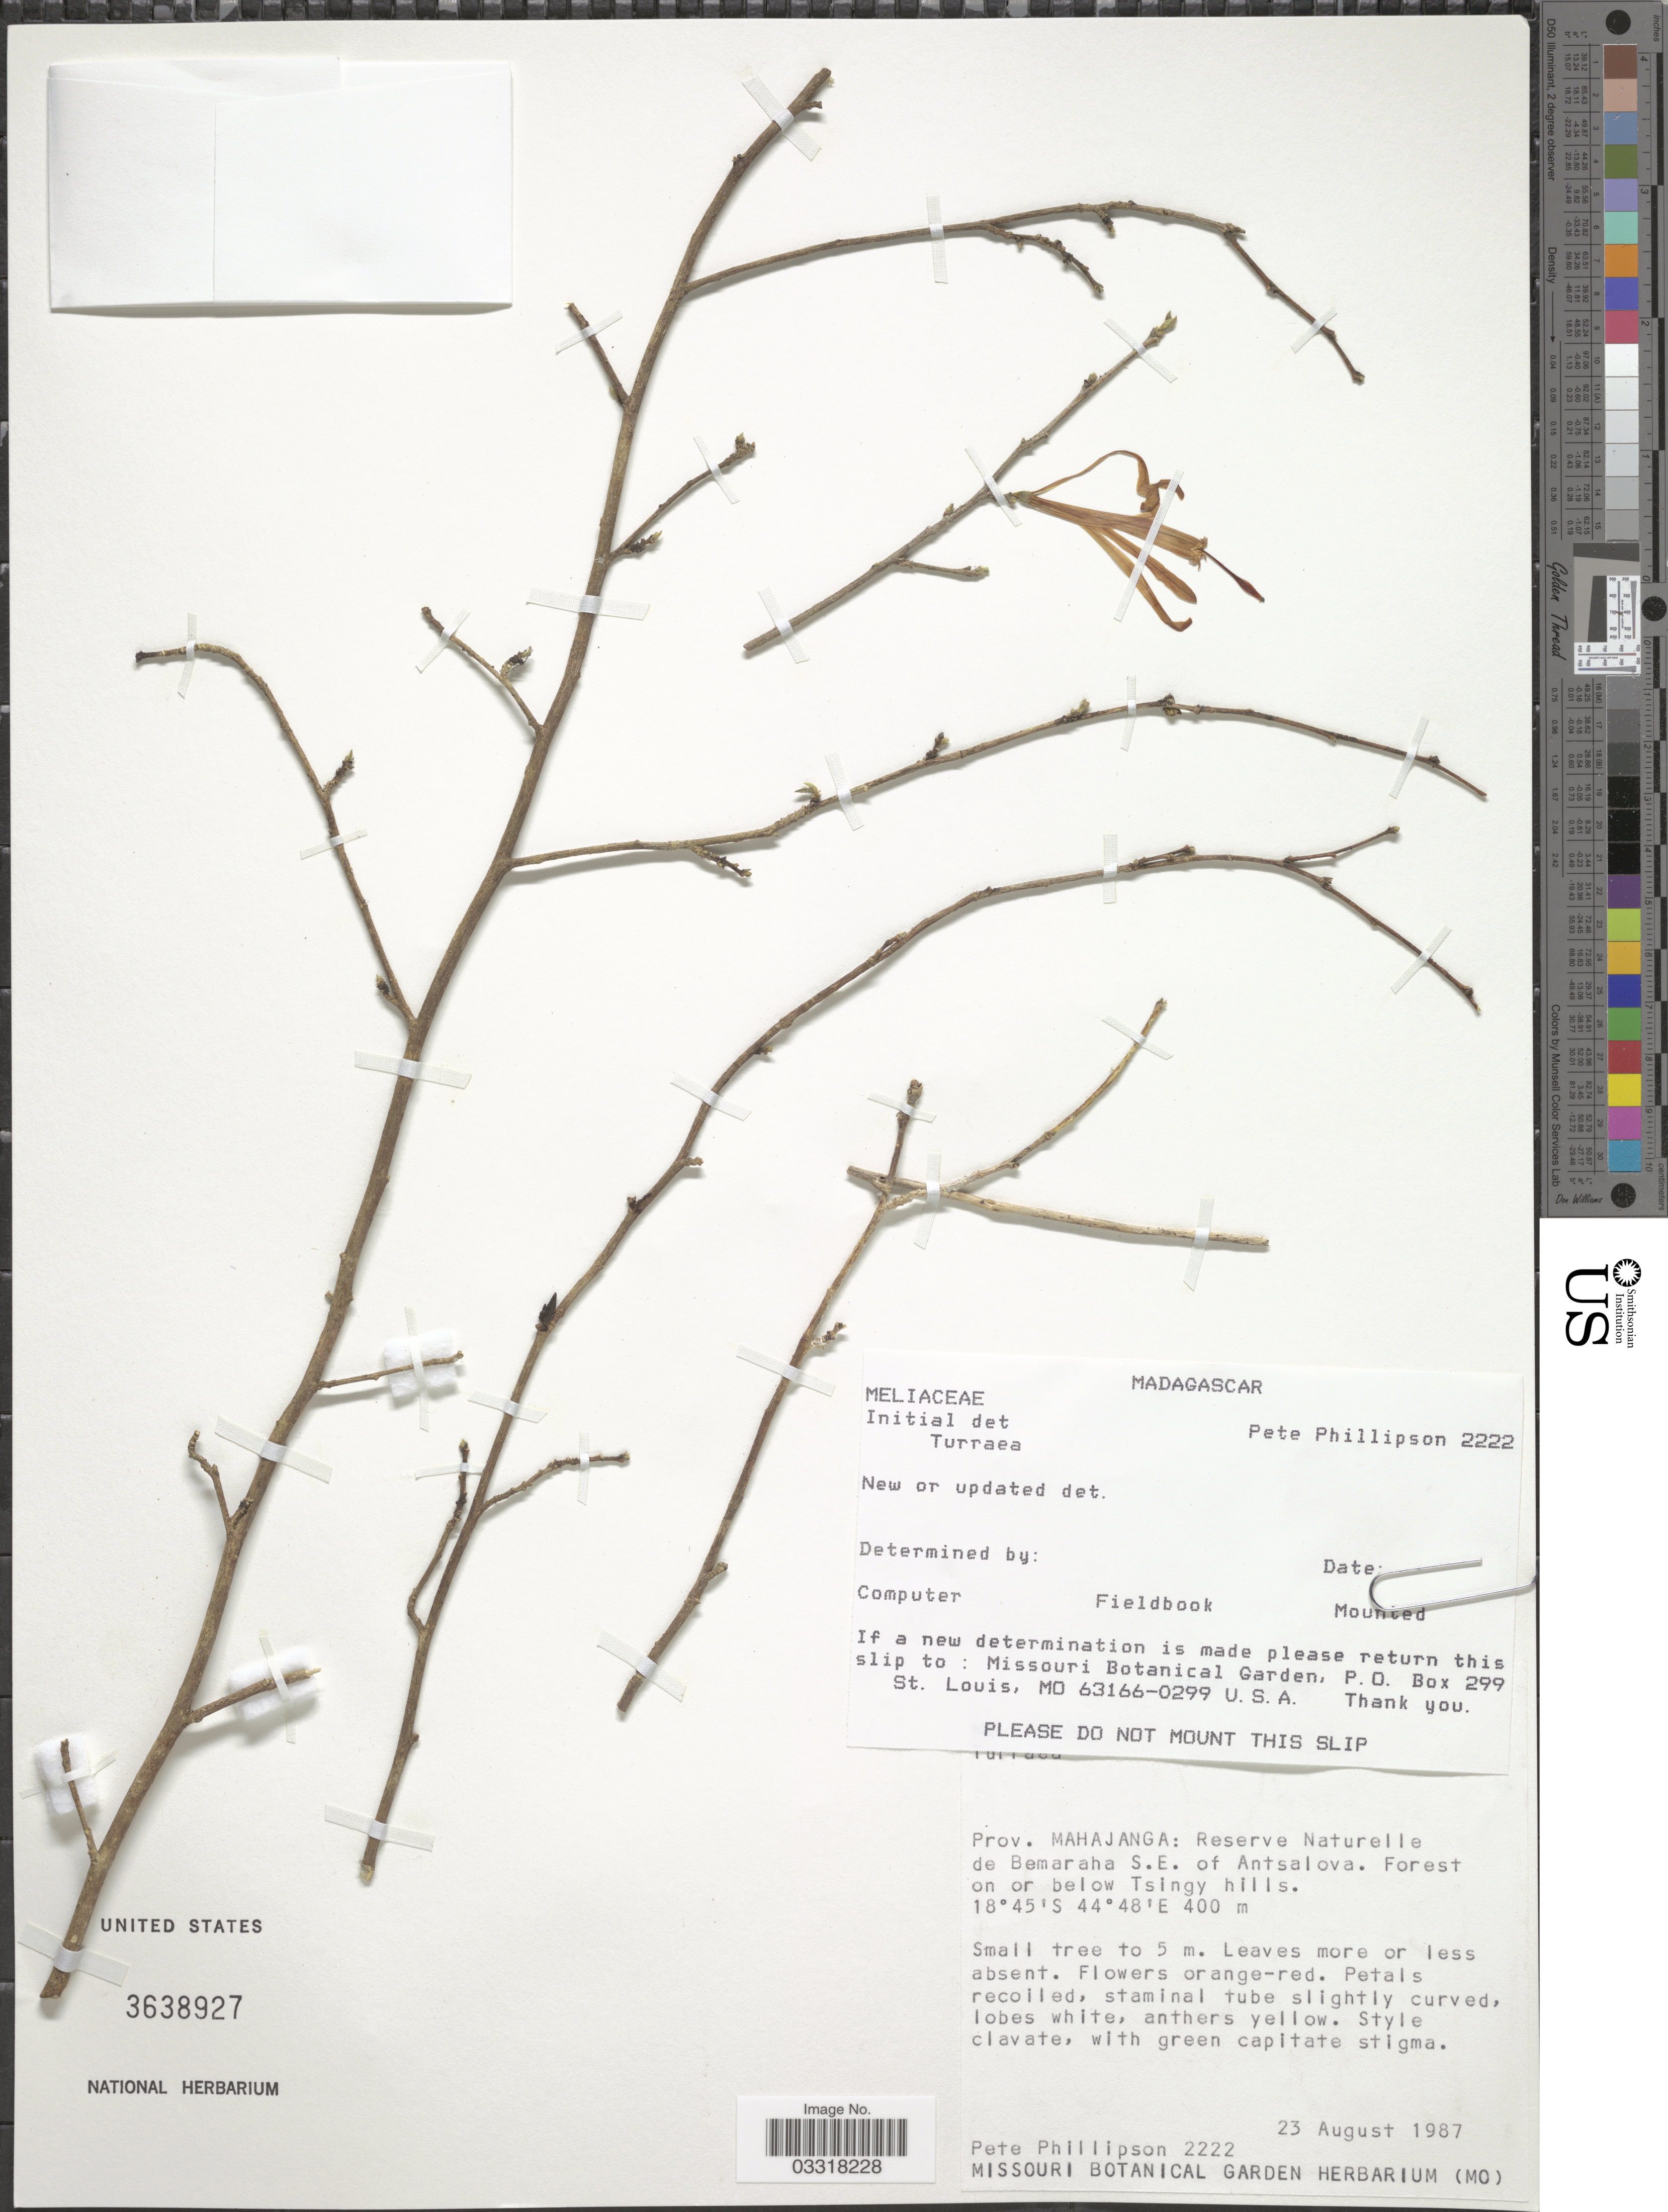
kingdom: Plantae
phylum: Tracheophyta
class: Magnoliopsida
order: Sapindales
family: Meliaceae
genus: Turraea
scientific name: Turraea sp.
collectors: P. B. Phillipson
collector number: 2222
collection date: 1987-08-23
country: Madagascar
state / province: Melaky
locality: Reserve Naturelle de Bemaraha S.E. of Antsalova. Forest on or below Tsingy hills.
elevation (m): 400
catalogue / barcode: US 3638927